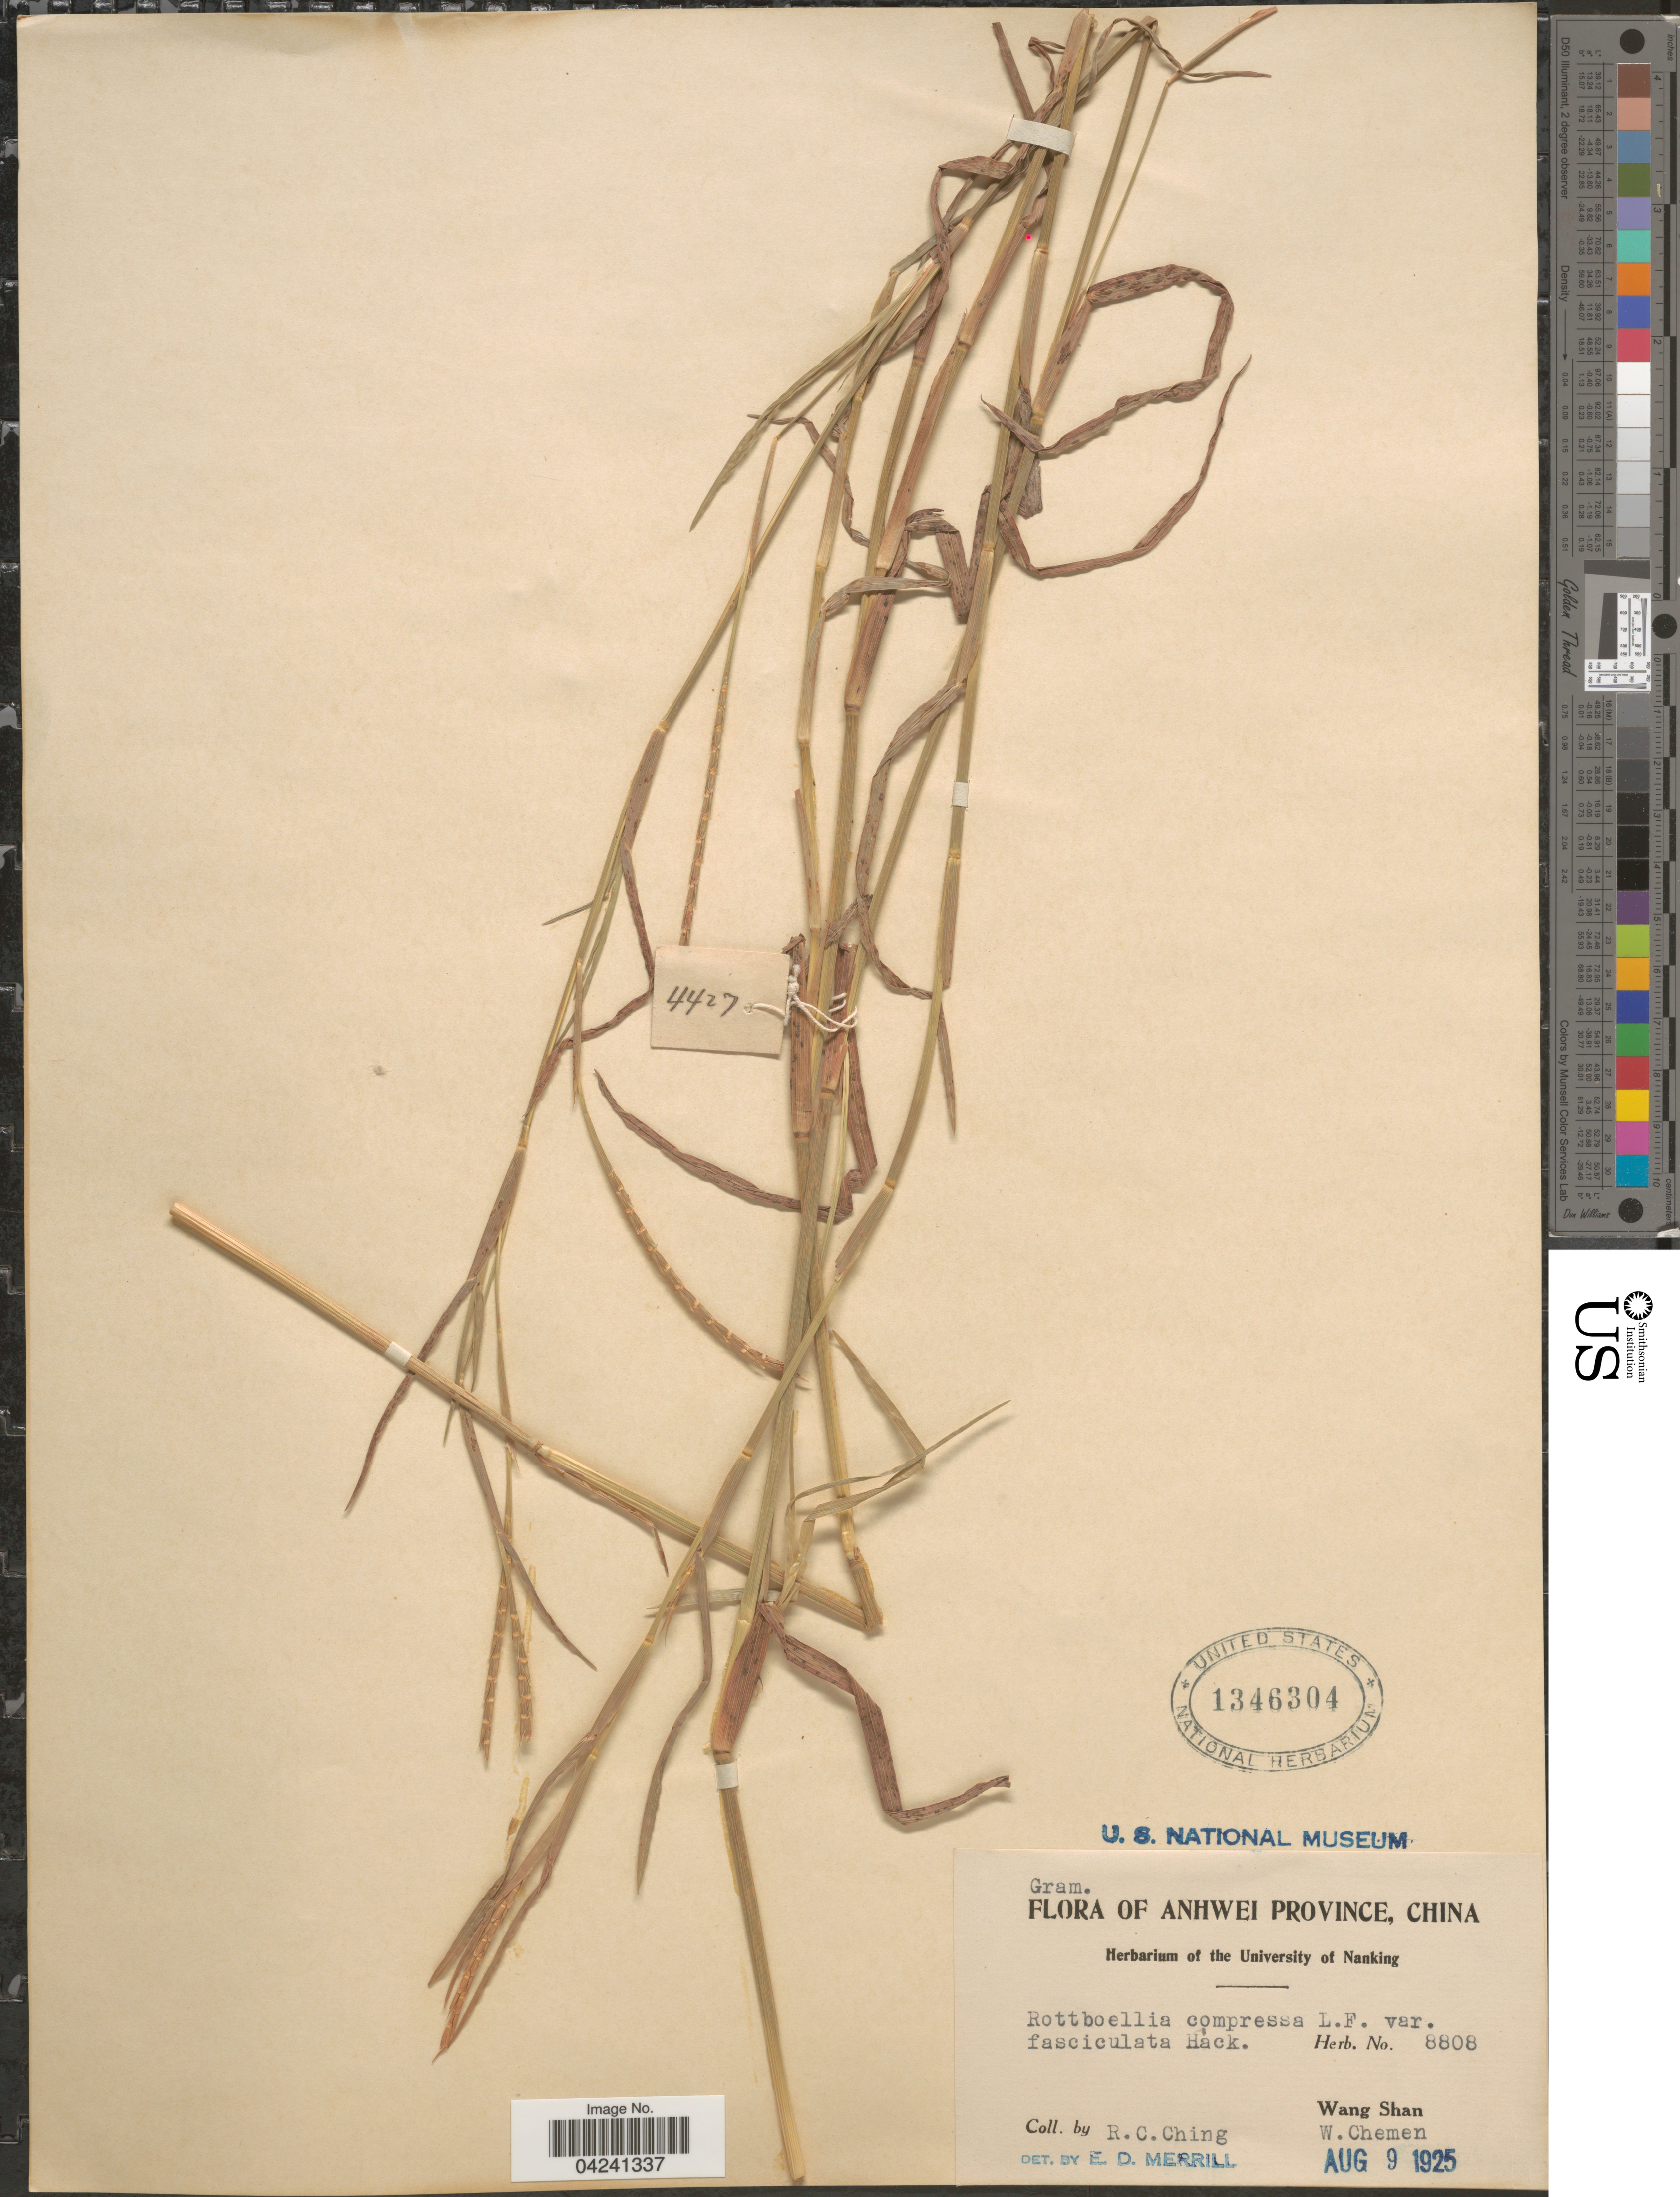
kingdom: Plantae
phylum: Tracheophyta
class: Liliopsida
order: Poales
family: Poaceae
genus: Hemarthria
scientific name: Hemarthria compressa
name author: (L.) R. Br.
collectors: R. C. Ching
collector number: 8808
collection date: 1925-08-09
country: China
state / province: Anhui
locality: Anhwei Province. Wang Shan. W. Chemen.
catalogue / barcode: US 1346304